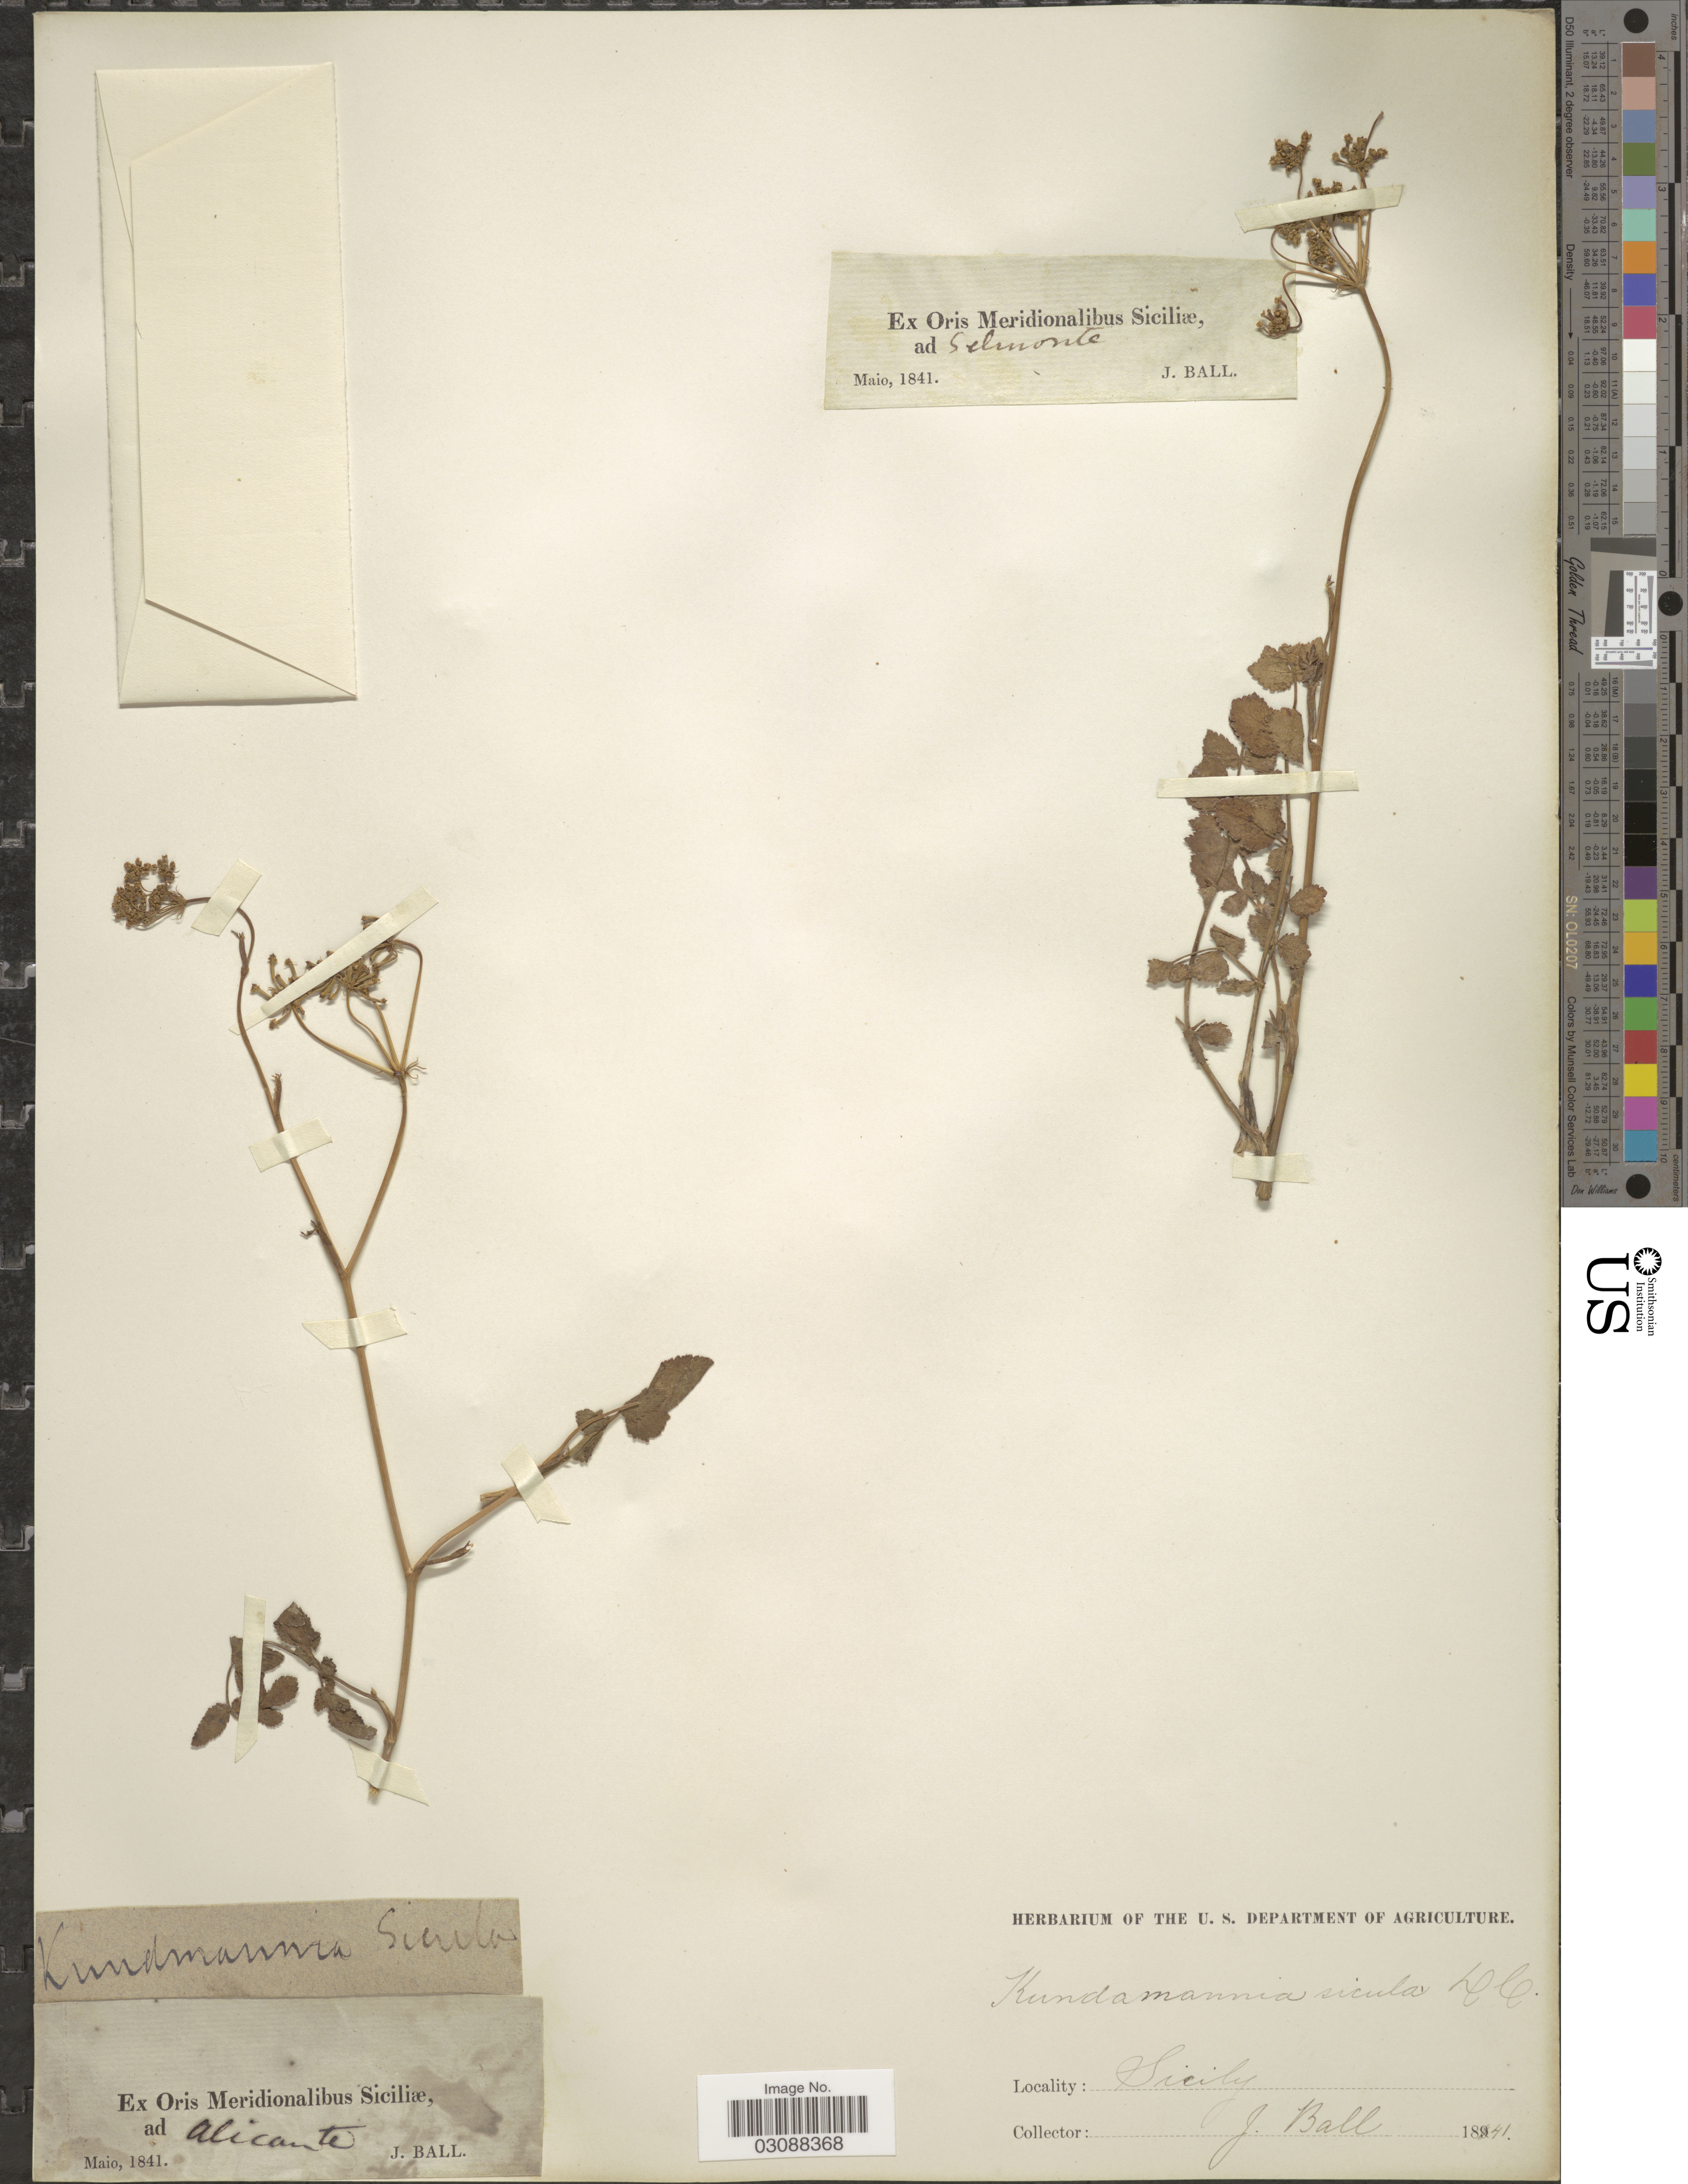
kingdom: Plantae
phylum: Tracheophyta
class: Magnoliopsida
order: Apiales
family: Apiaceae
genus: Kundmannia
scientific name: Kundmannia sicula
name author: (L.) DC.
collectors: J. Ball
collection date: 1841-05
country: Italy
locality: Ex Oris Meridionalibus Siciliæ, ad Alicante. Ad Selmonte. Sicily.